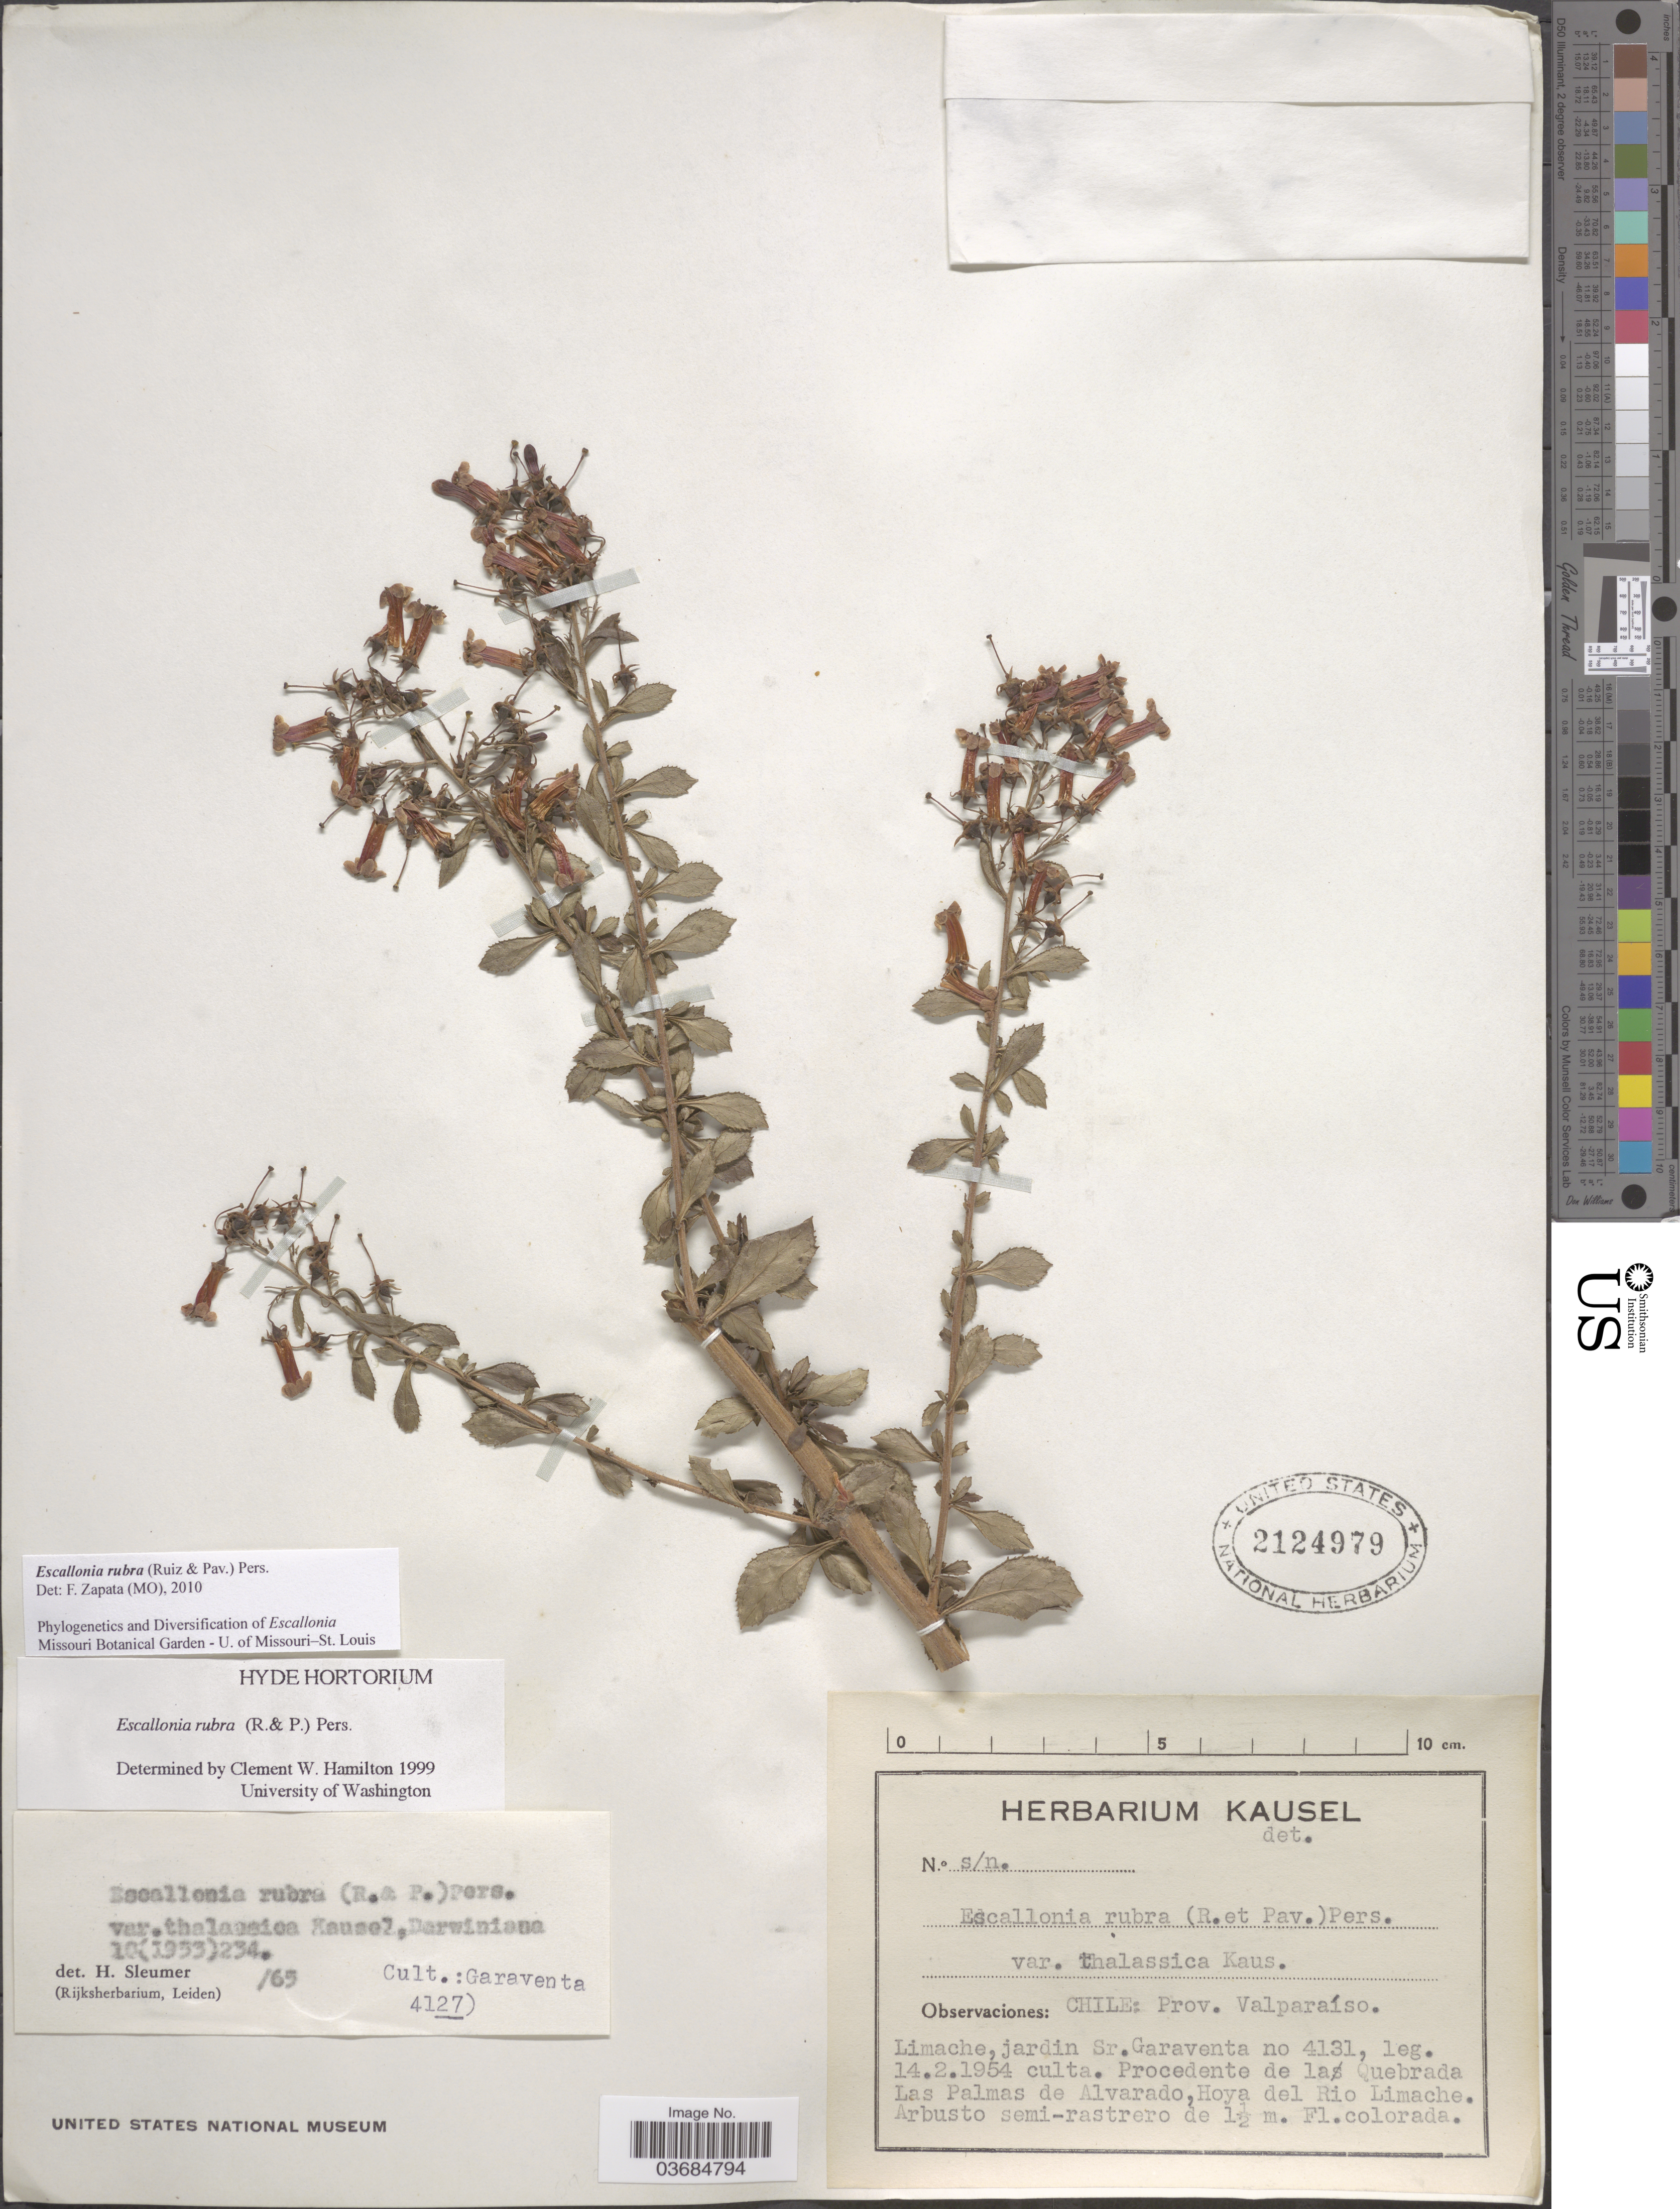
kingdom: Plantae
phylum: Tracheophyta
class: Magnoliopsida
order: Escalloniales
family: Escalloniaceae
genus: Escallonia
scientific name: Escallonia rubra var. rubra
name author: (Ruiz & Pav.) Pers.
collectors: Garaventa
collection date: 1954-02-14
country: Chile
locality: Limache, jardin Sr. Garaventa. De la Quebrada Las Palmas de Alvarado, Hoya del Rio Limache.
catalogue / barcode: US 2124979